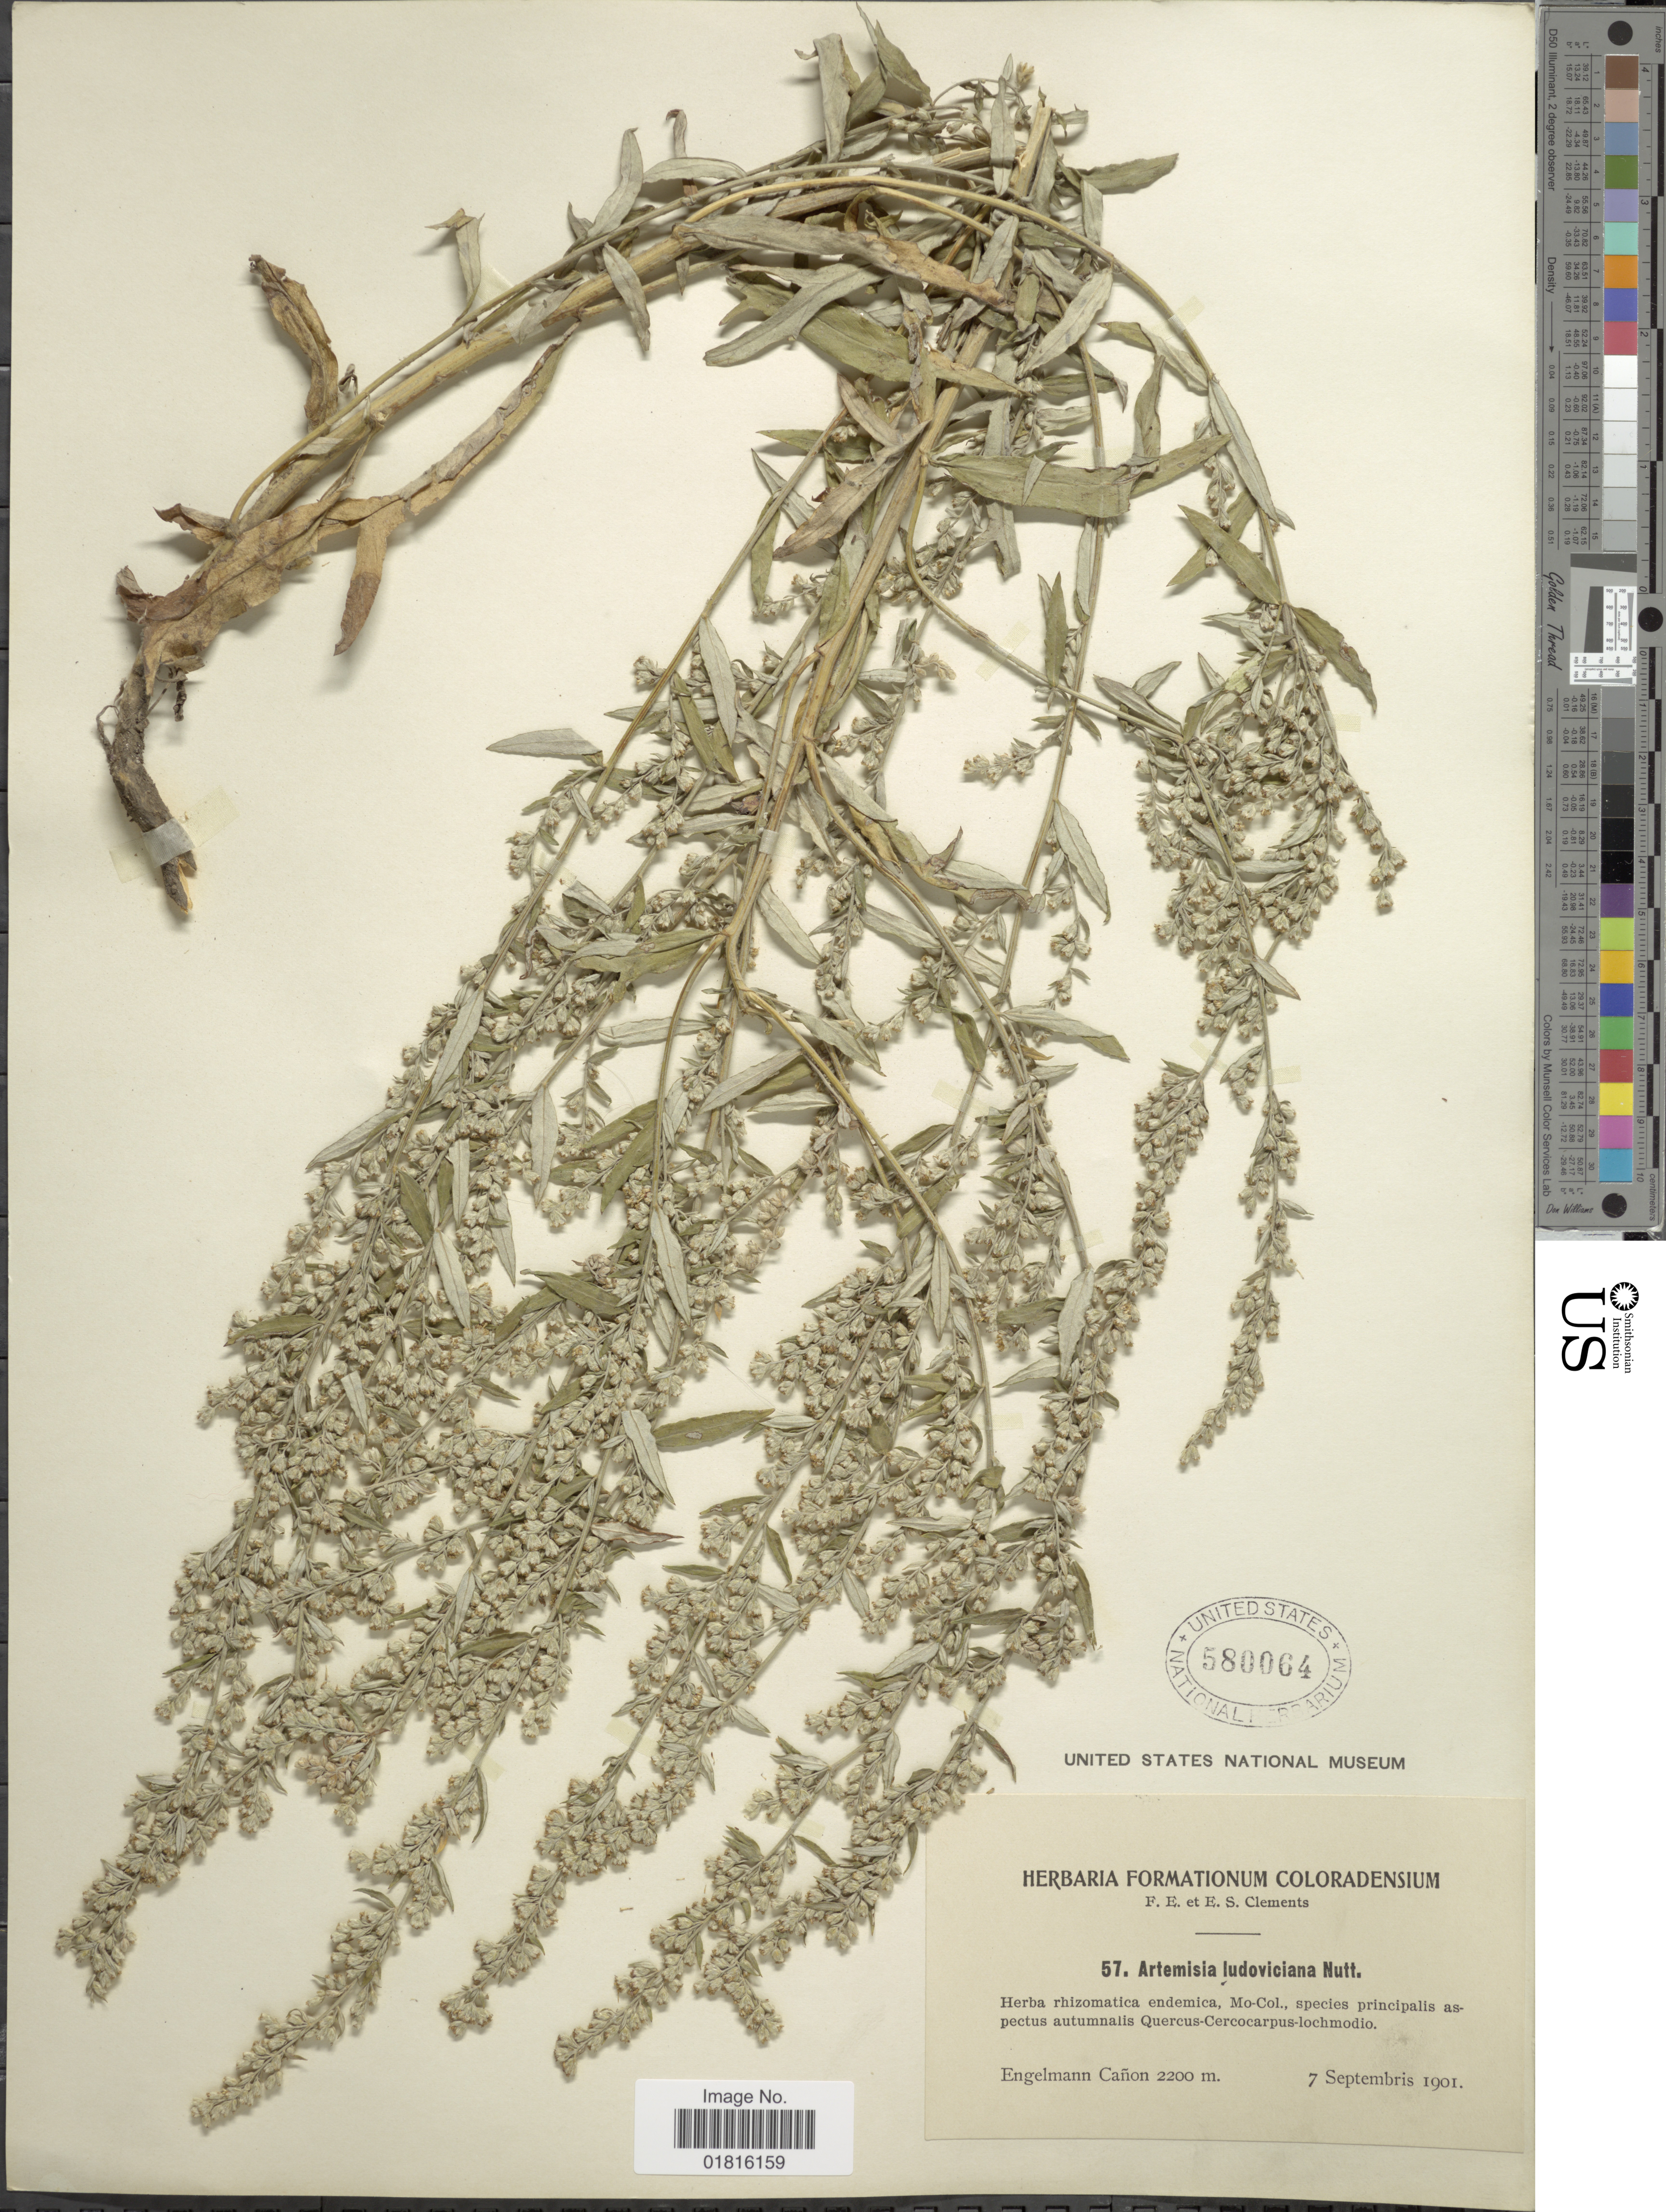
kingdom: Plantae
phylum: Tracheophyta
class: Magnoliopsida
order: Asterales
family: Asteraceae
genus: Artemisia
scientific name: Artemisia ludoviciana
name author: Nutt.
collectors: F. E. Clements & E. S. Clements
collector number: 57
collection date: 1901-09-07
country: United States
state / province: Colorado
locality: Engelmann Cañon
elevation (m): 2200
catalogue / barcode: US 580064